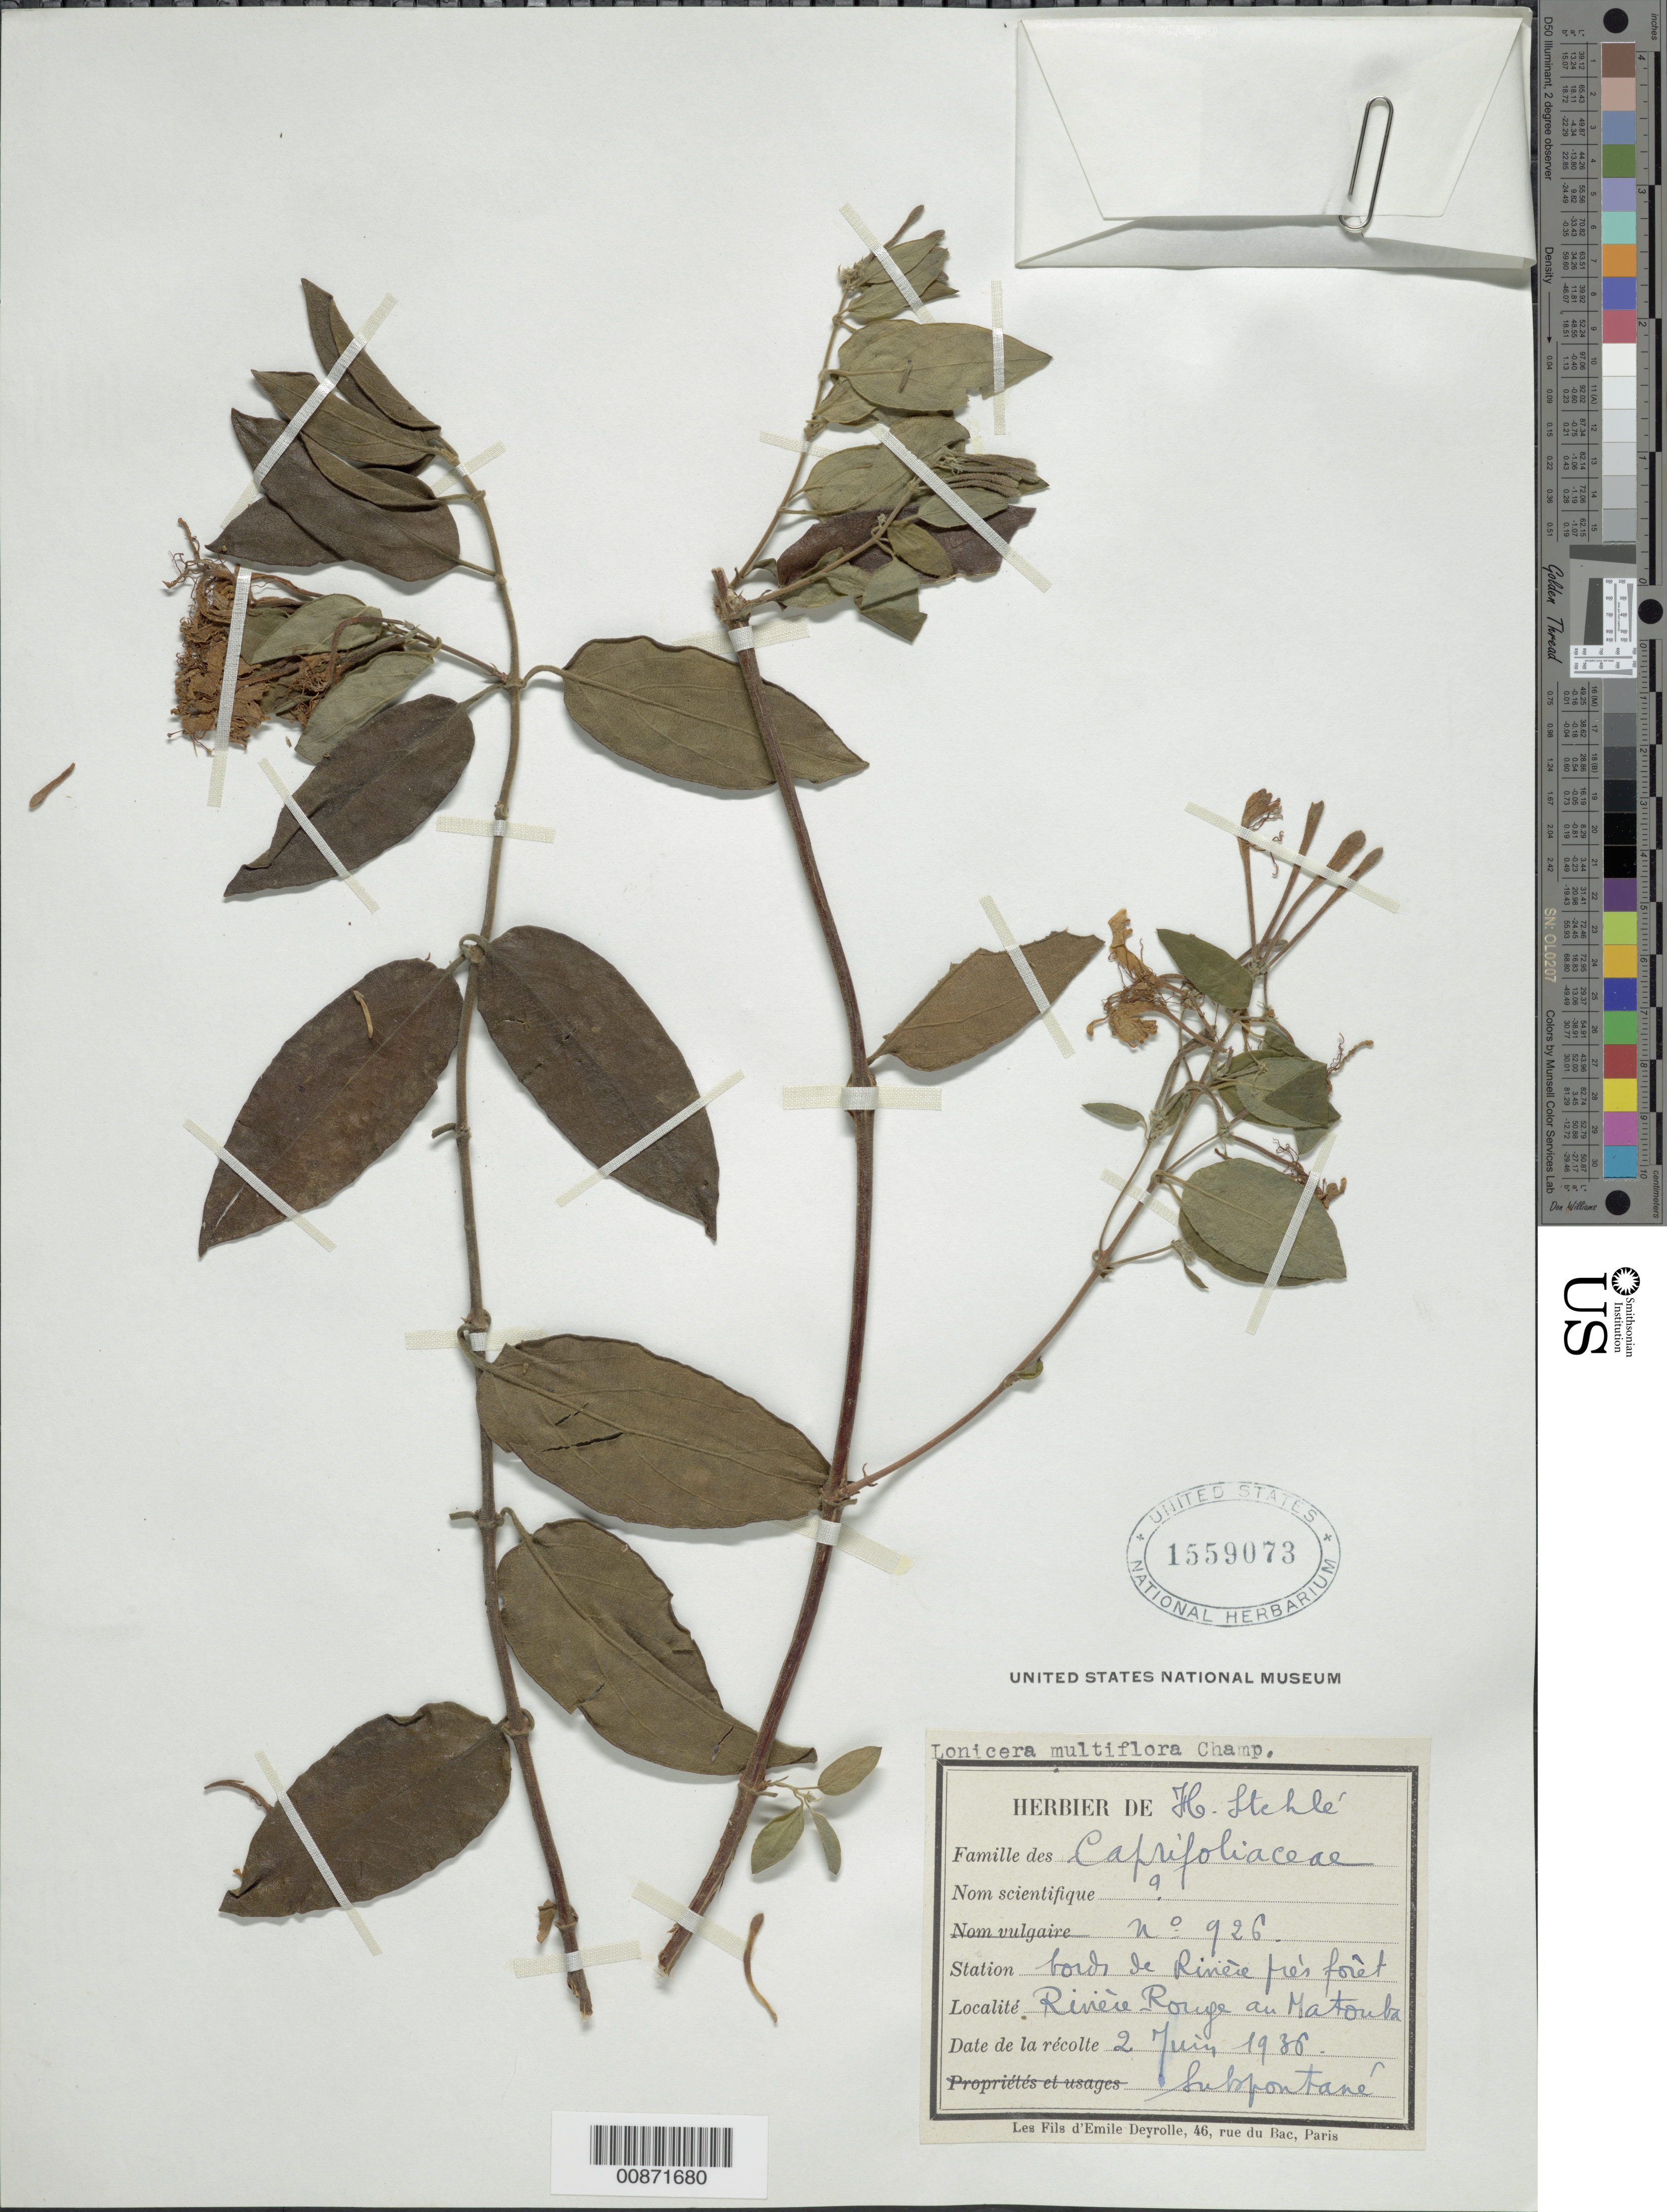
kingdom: Plantae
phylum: Tracheophyta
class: Magnoliopsida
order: Dipsacales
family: Caprifoliaceae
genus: Lonicera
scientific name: Lonicera confusa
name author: DC.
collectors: H. Stehlé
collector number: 926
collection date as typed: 02 Jui 1936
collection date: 1936-07-02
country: Guatemala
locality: Rivière Rouge au Matouba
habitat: Bords de rivière près forêt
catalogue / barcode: US 1559073